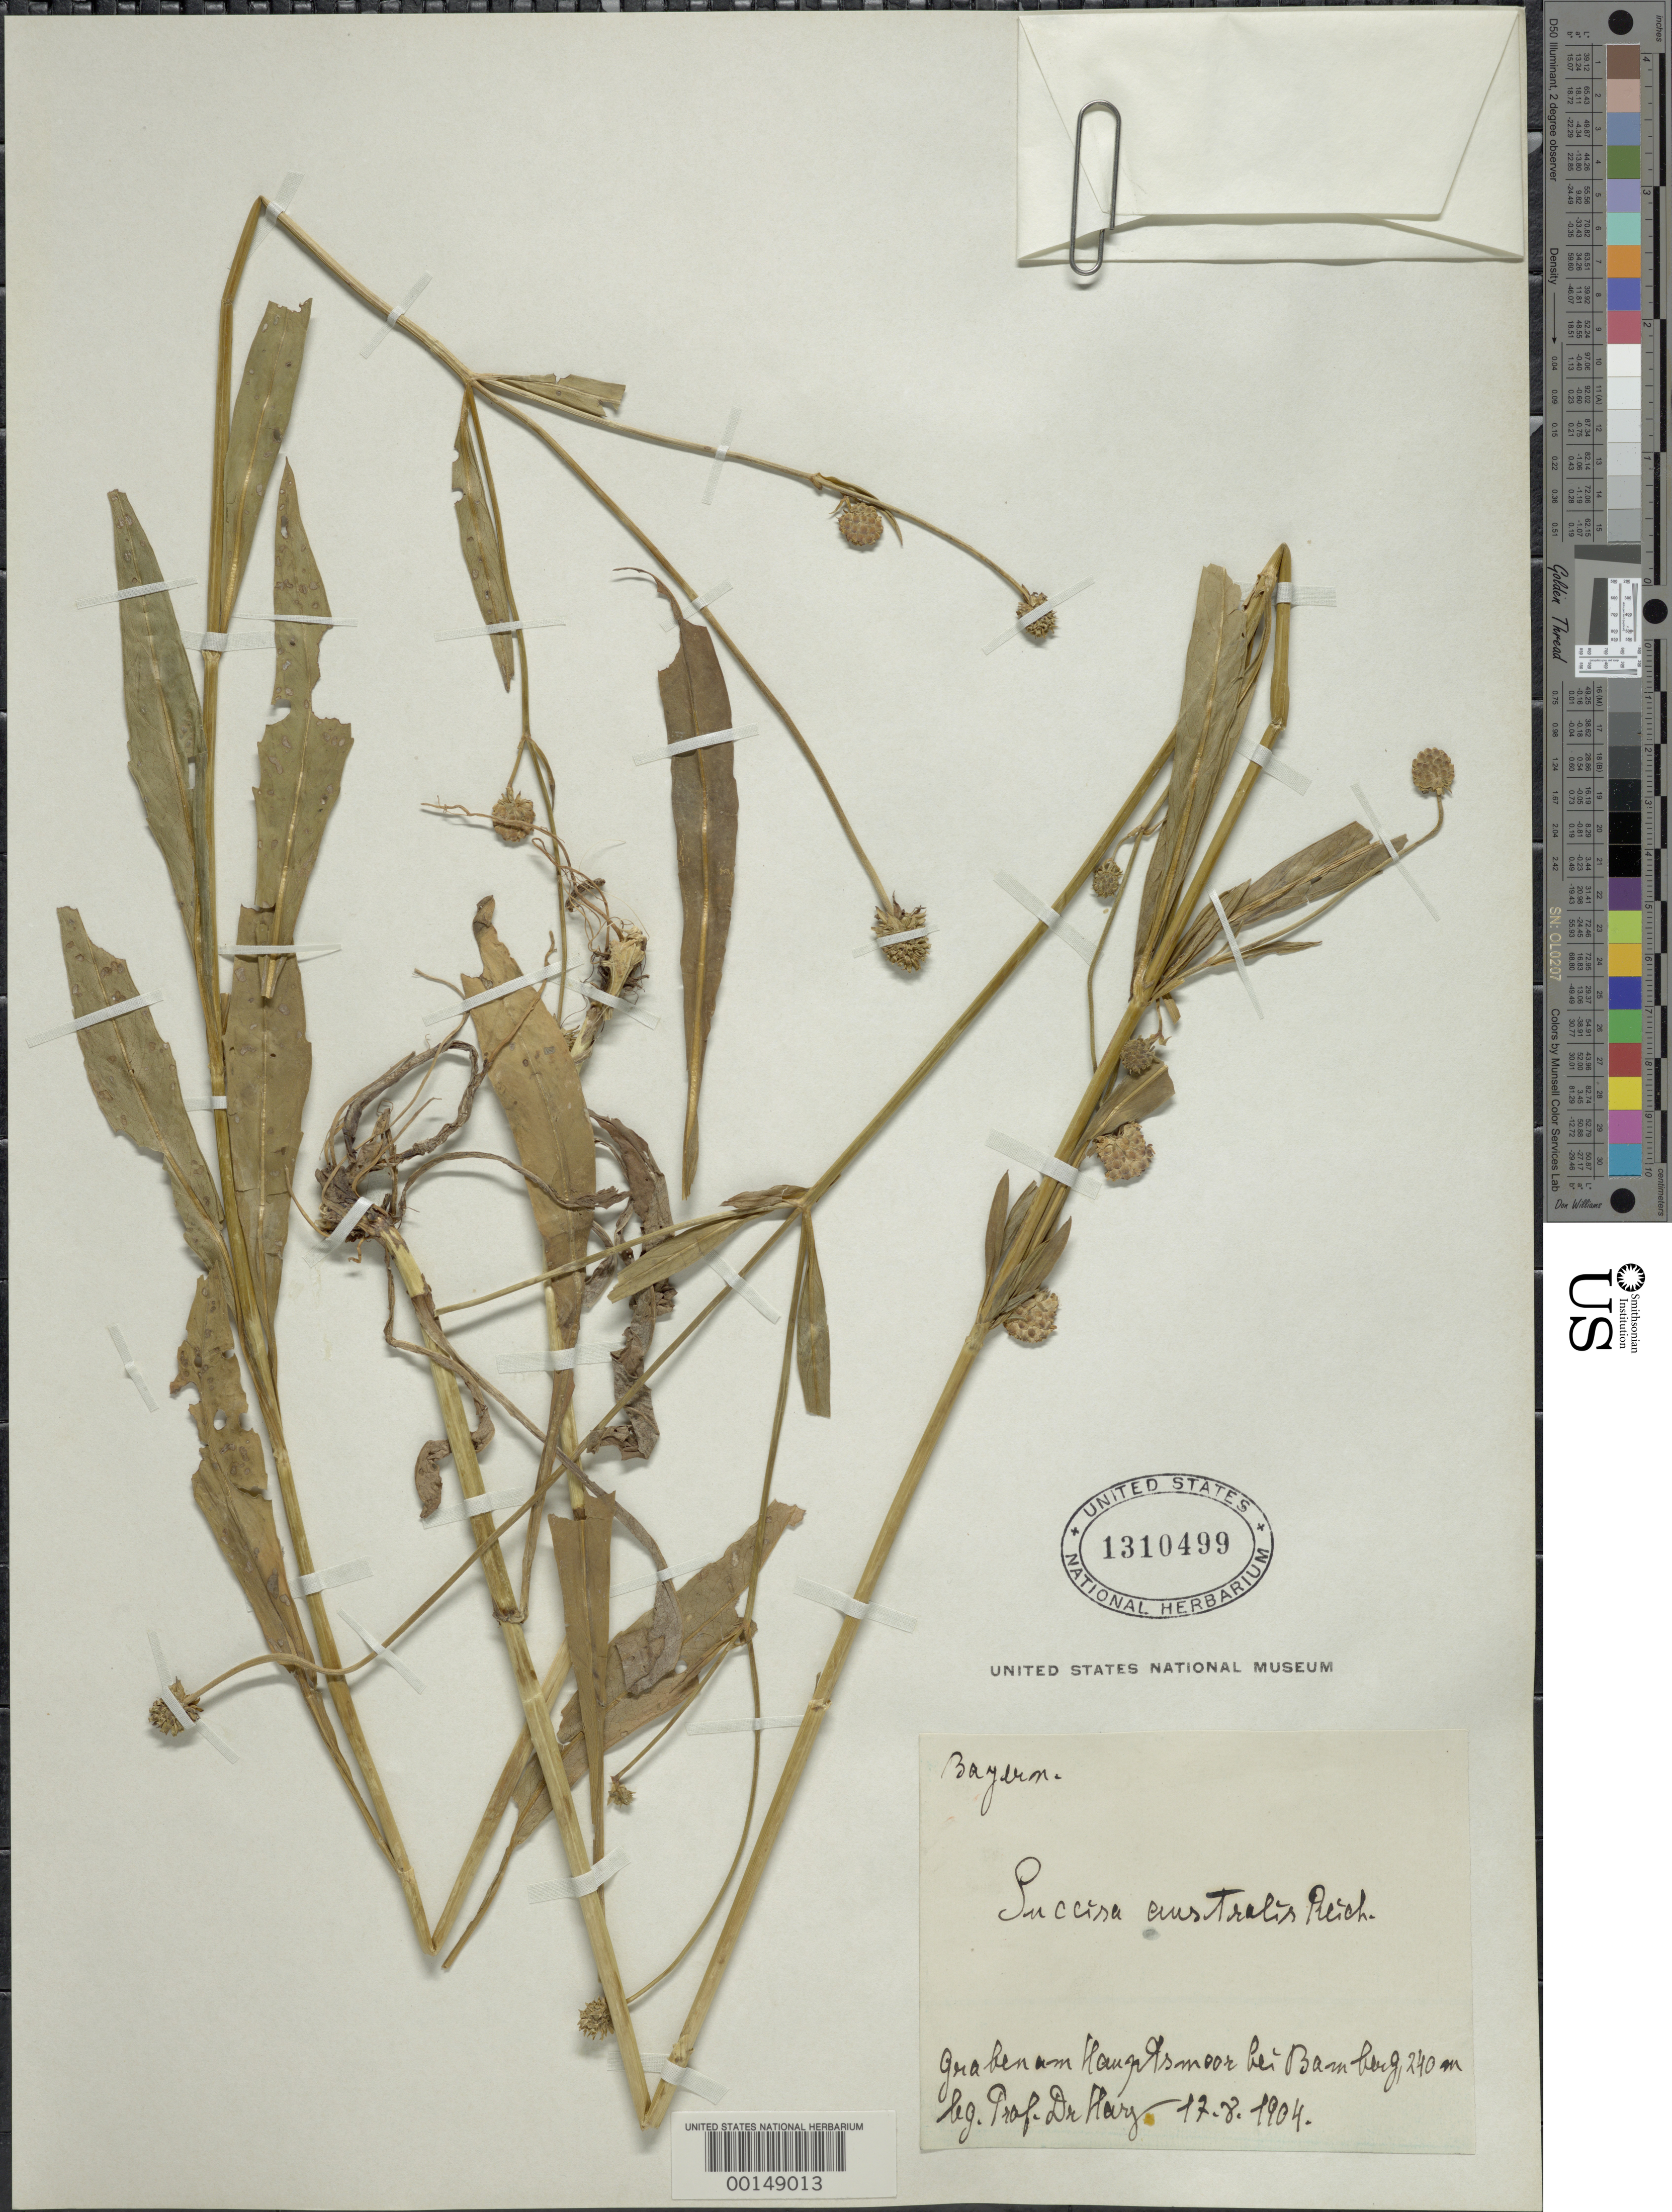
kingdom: Plantae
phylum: Tracheophyta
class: Magnoliopsida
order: Dipsacales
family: Caprifoliaceae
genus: Succisa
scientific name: Succisa australis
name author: Rchb.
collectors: -. Hary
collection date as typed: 17 Aug 1904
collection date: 1904-08-17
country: Germany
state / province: Bayern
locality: Graben am Hauptsmoor near Bamberg. [State: Bavaria = Bayern.]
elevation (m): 240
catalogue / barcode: US 1310499